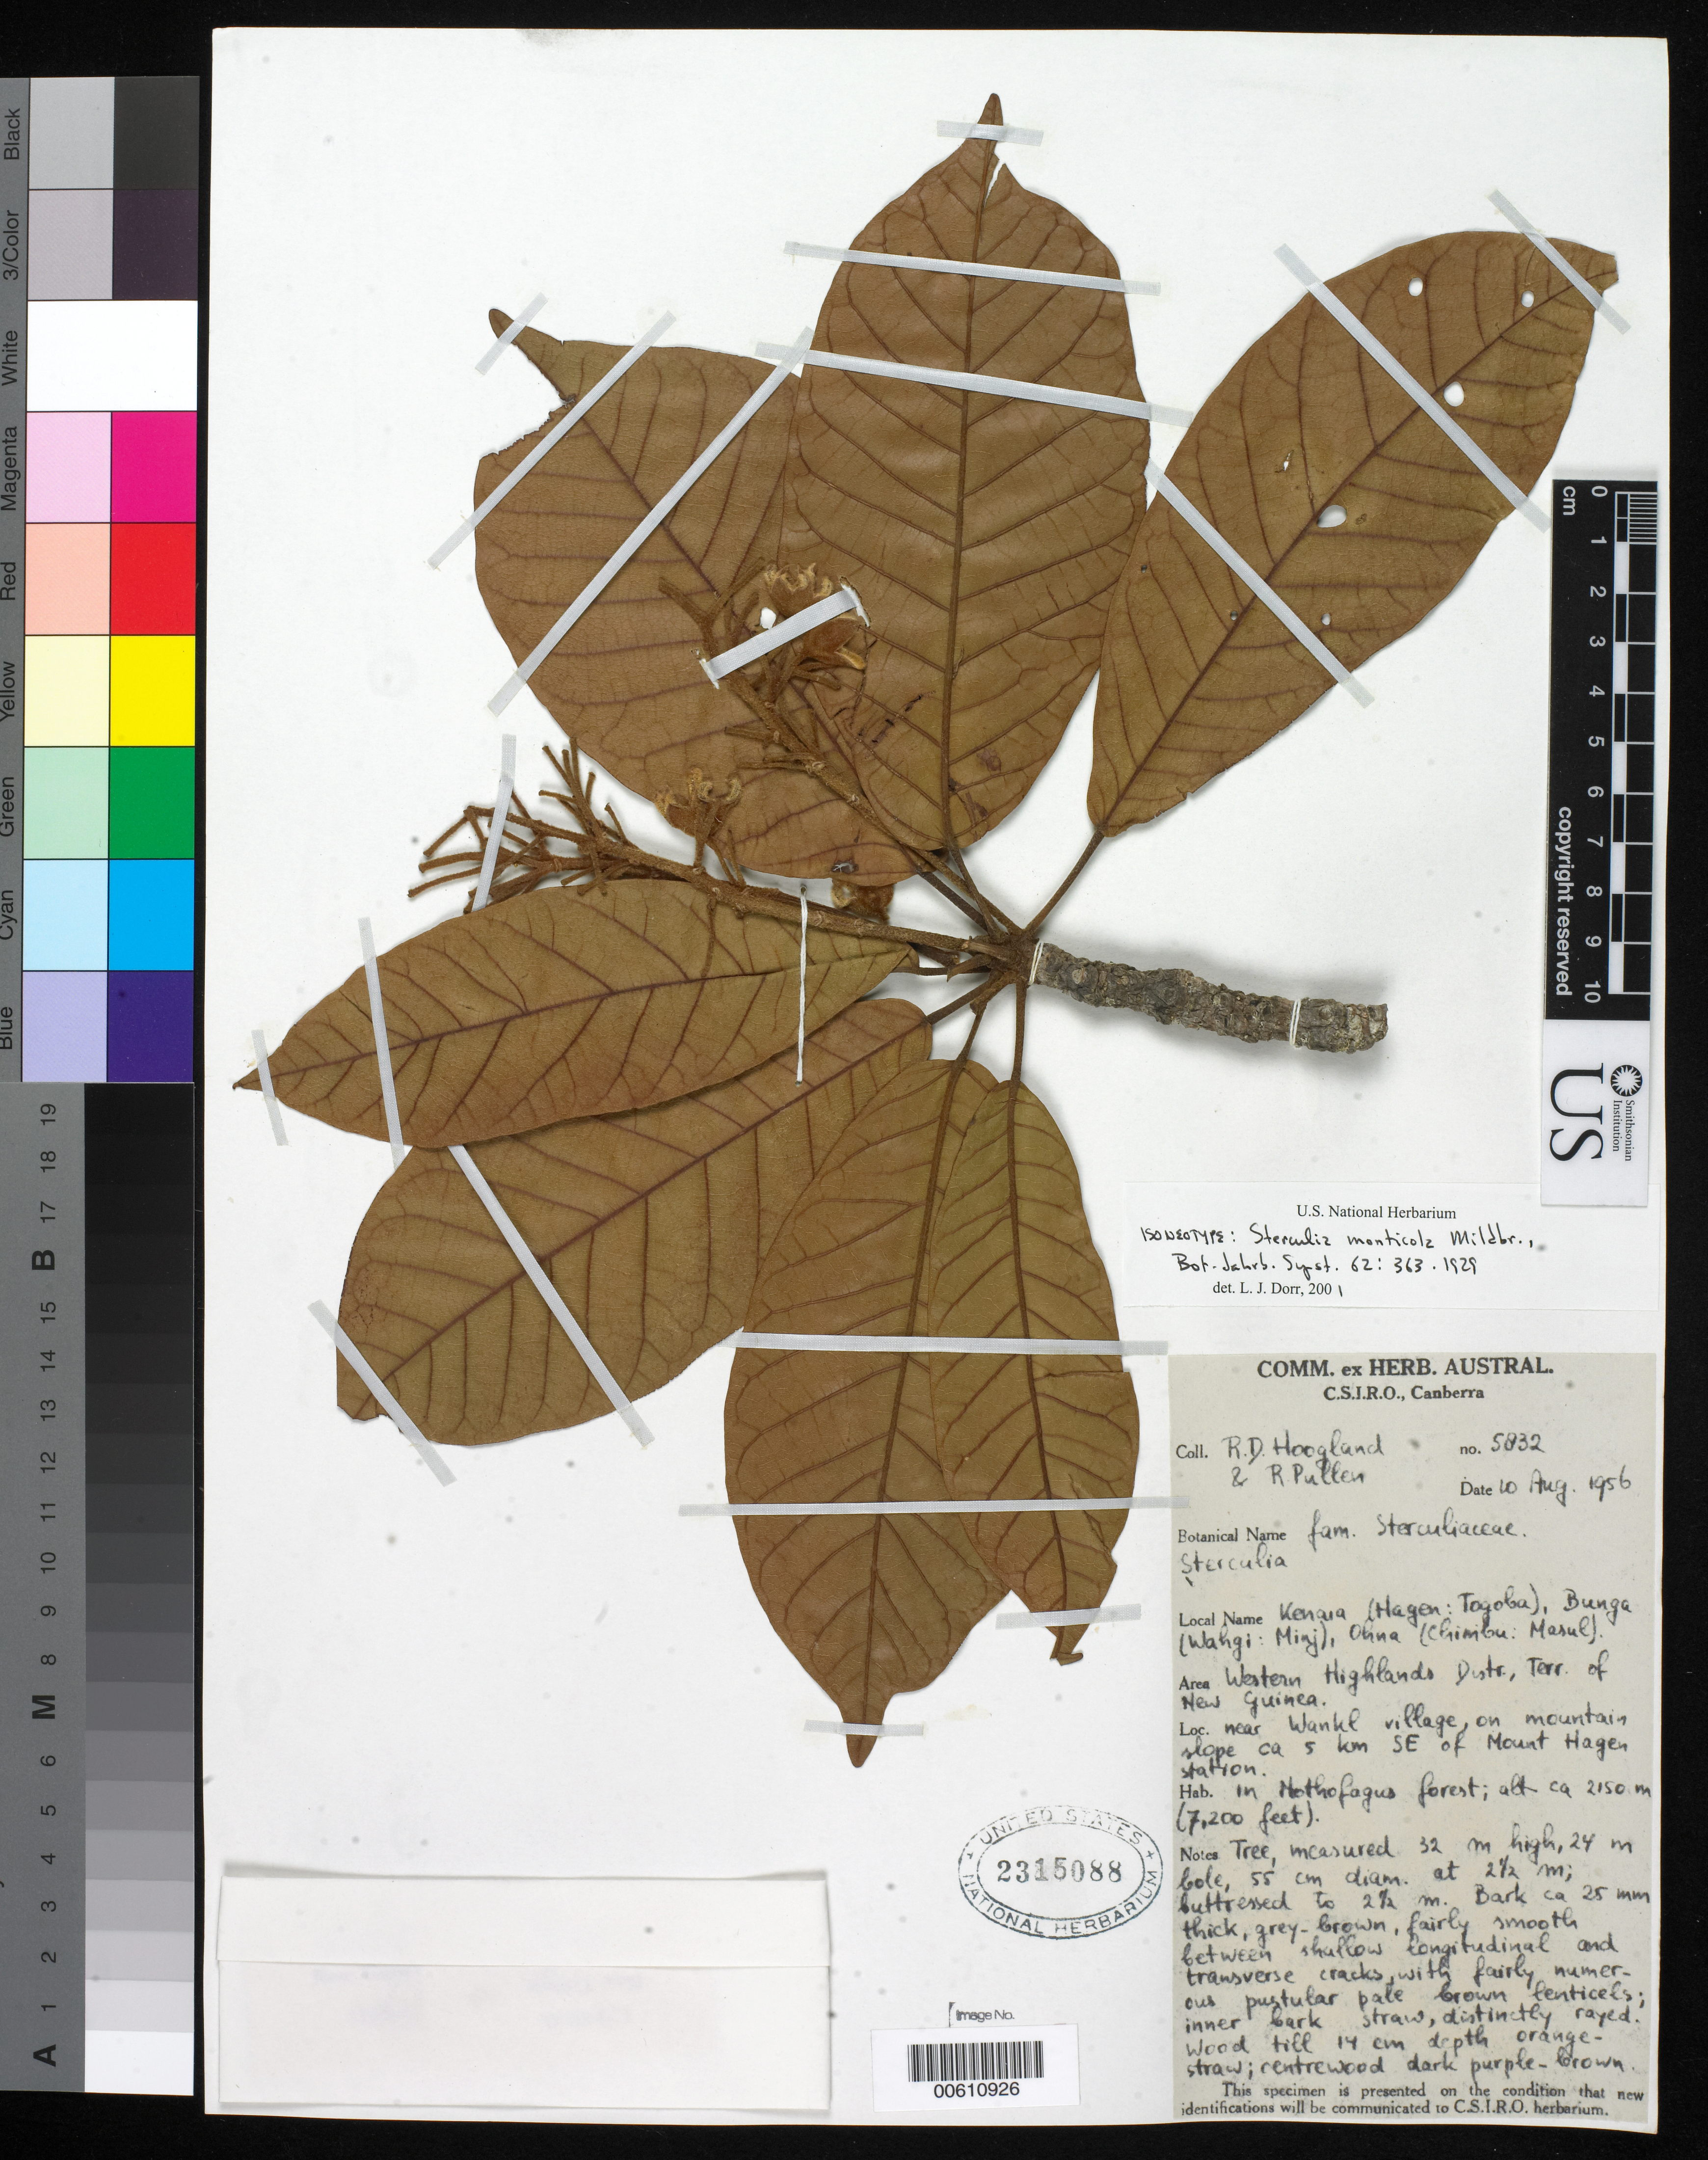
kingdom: Plantae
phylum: Tracheophyta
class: Magnoliopsida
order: Malvales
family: Malvaceae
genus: Sterculia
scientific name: Sterculia monticola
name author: Mildbr.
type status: Isoneotype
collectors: R. D. Hoogland & R. Pullen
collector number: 5832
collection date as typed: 10 Aug 1956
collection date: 1956-08-10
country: Papua New Guinea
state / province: Western Highlands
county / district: Mount Hagen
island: New Guinea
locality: Near Wankl village, SE of Mount Hagen Station.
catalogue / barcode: US 2315088